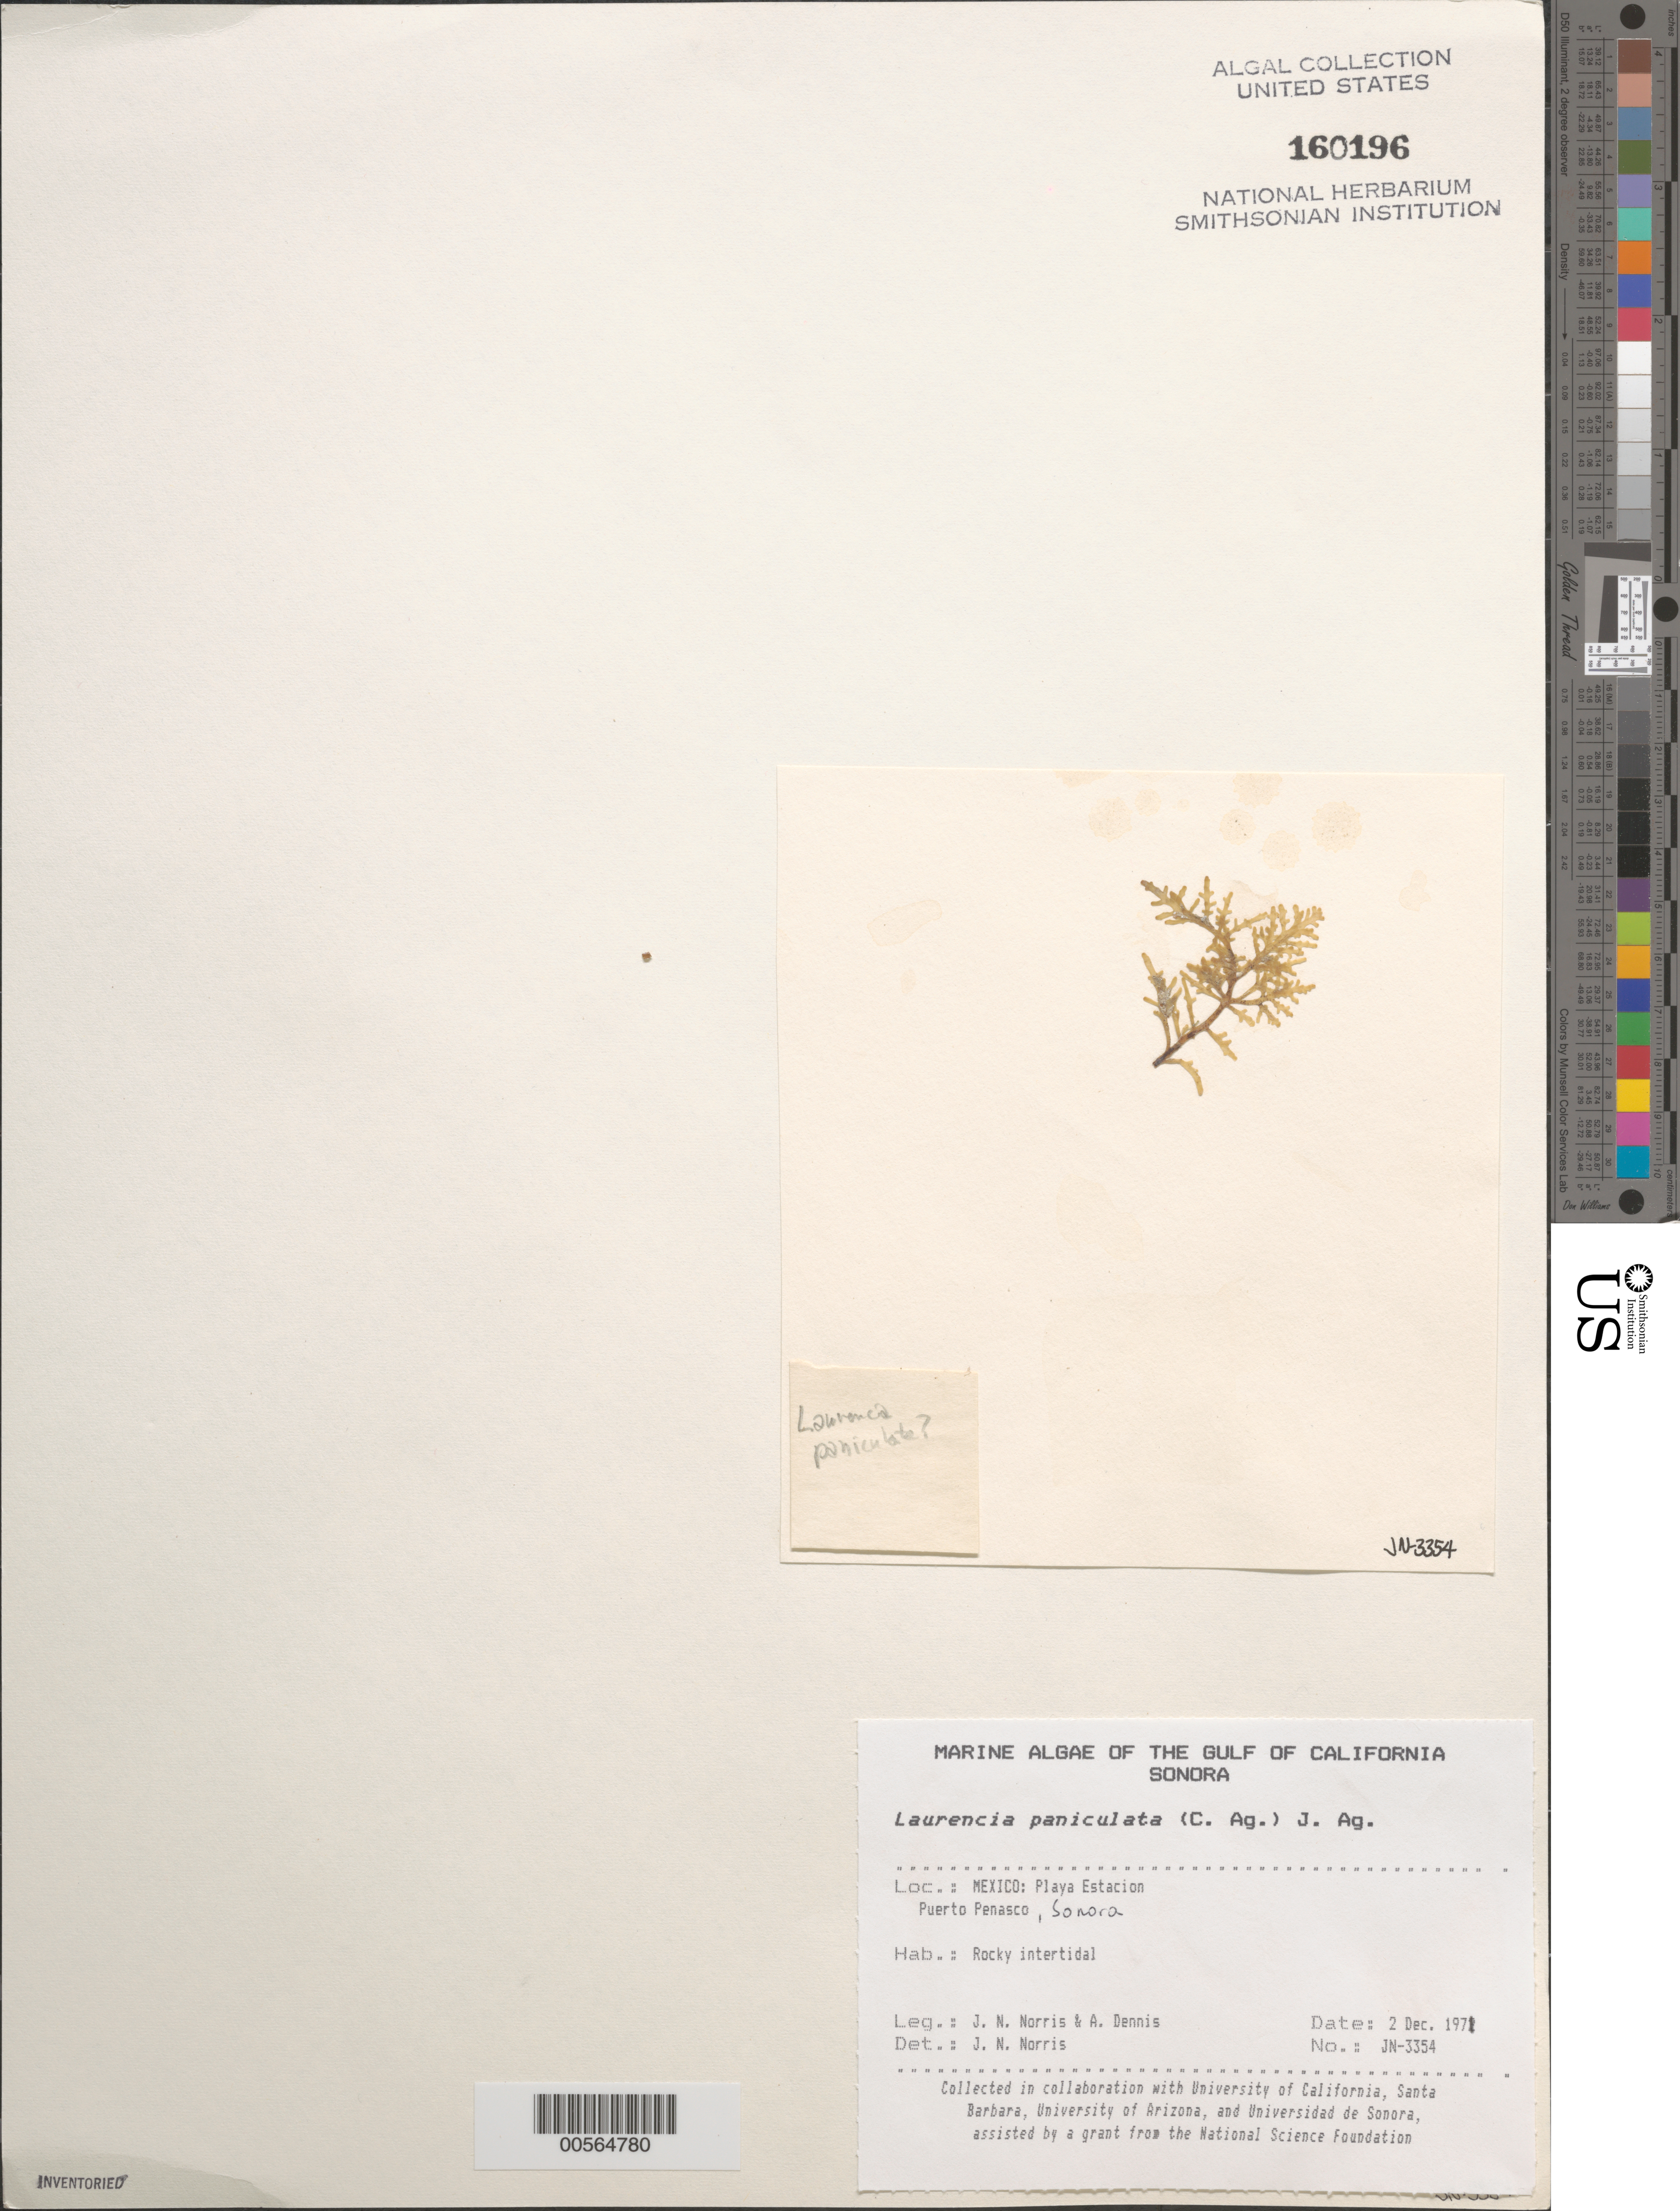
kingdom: Plantae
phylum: Rhodophyta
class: Florideophyceae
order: Ceramiales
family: Rhodomelaceae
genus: Palisada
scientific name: Palisada thuyoides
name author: (Kützing) Cassano et al.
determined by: Algae name updating Project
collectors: J. N. Norris & A. Dennis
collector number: JN-3354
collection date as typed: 02 Dec 1971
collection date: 1971-12-02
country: Mexico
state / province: Sonora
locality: Playa Estacion, Puerto Penasco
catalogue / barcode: US 160196